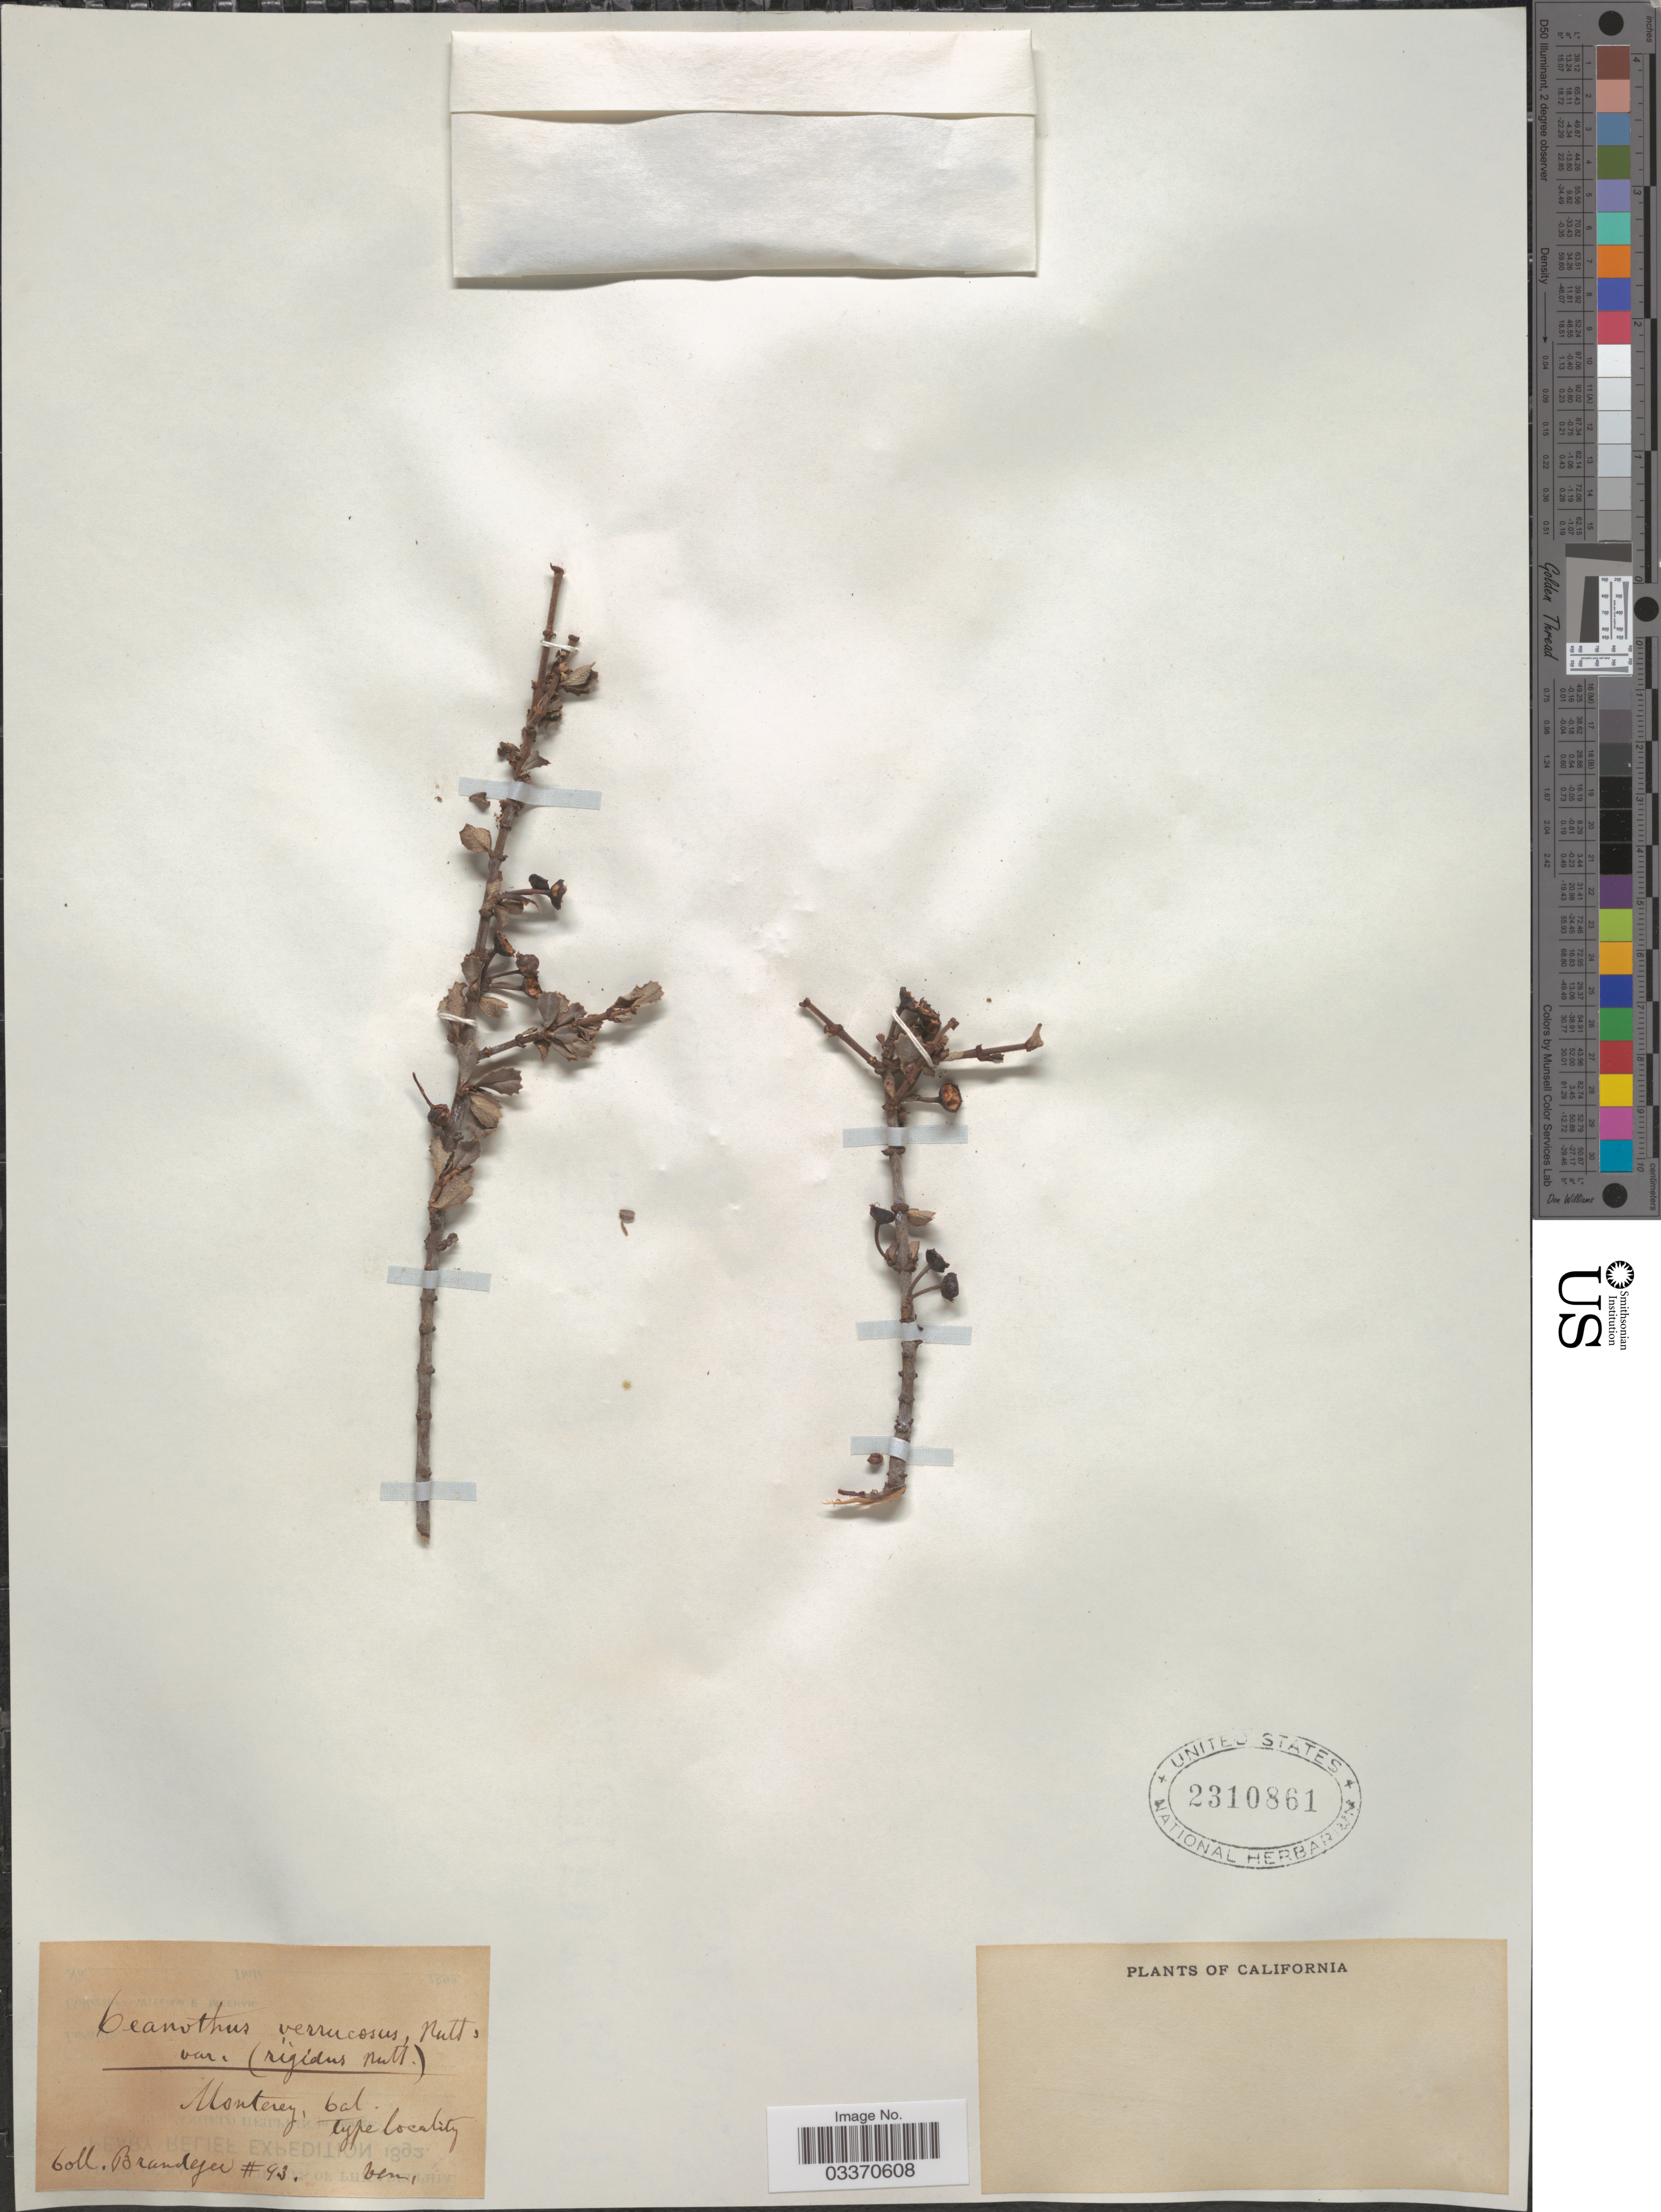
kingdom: Plantae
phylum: Tracheophyta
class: Magnoliopsida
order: Rosales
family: Rhamnaceae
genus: Ceanothus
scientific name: Ceanothus verrucosus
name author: Nutt.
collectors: -- Brandegee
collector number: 93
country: United States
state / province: California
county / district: Monterey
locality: Monterey.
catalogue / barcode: US 2310861